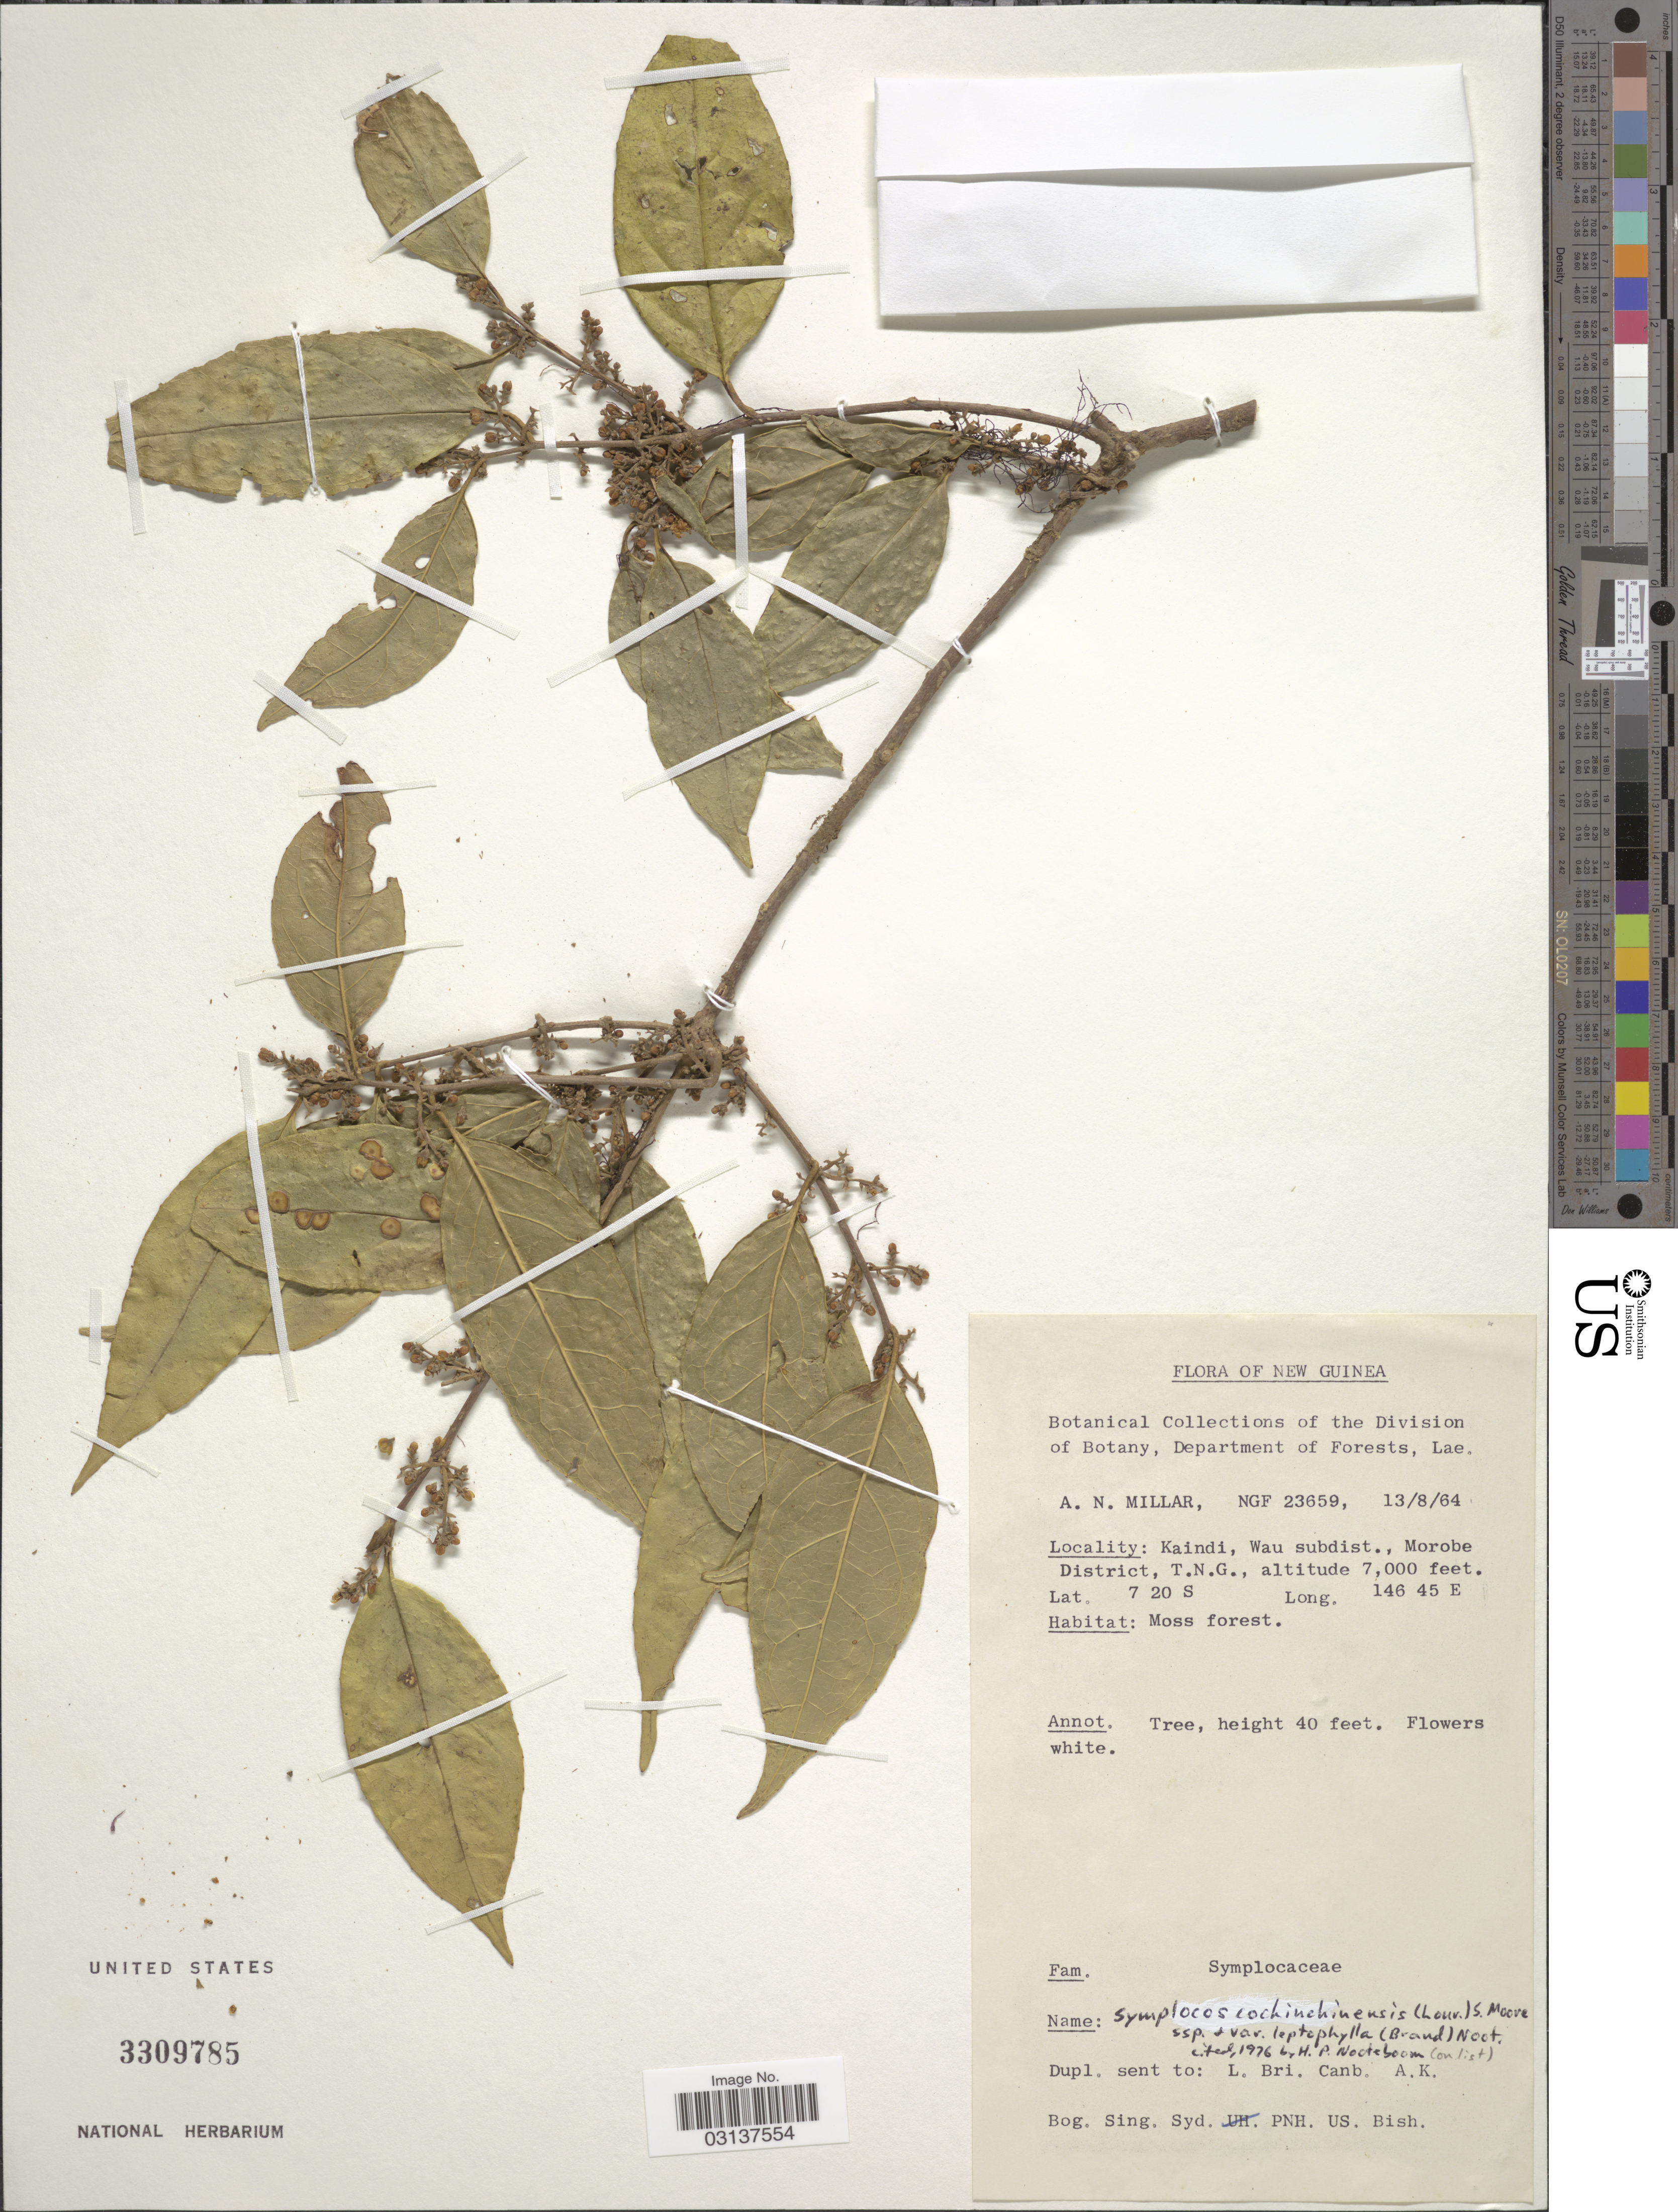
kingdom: Plantae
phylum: Tracheophyta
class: Magnoliopsida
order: Ericales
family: Symplocaceae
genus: Symplocos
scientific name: Symplocos cochinchinensis var. leptophylla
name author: (Brand) Noot.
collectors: A. Millar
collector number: NGF 23659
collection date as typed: Transcribed d/m/y: 13/8/64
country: Papua New Guinea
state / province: Morobe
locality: Kaindi, Wau subdist., Morobe District, T.N.G.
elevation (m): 2134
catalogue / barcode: US 3309785